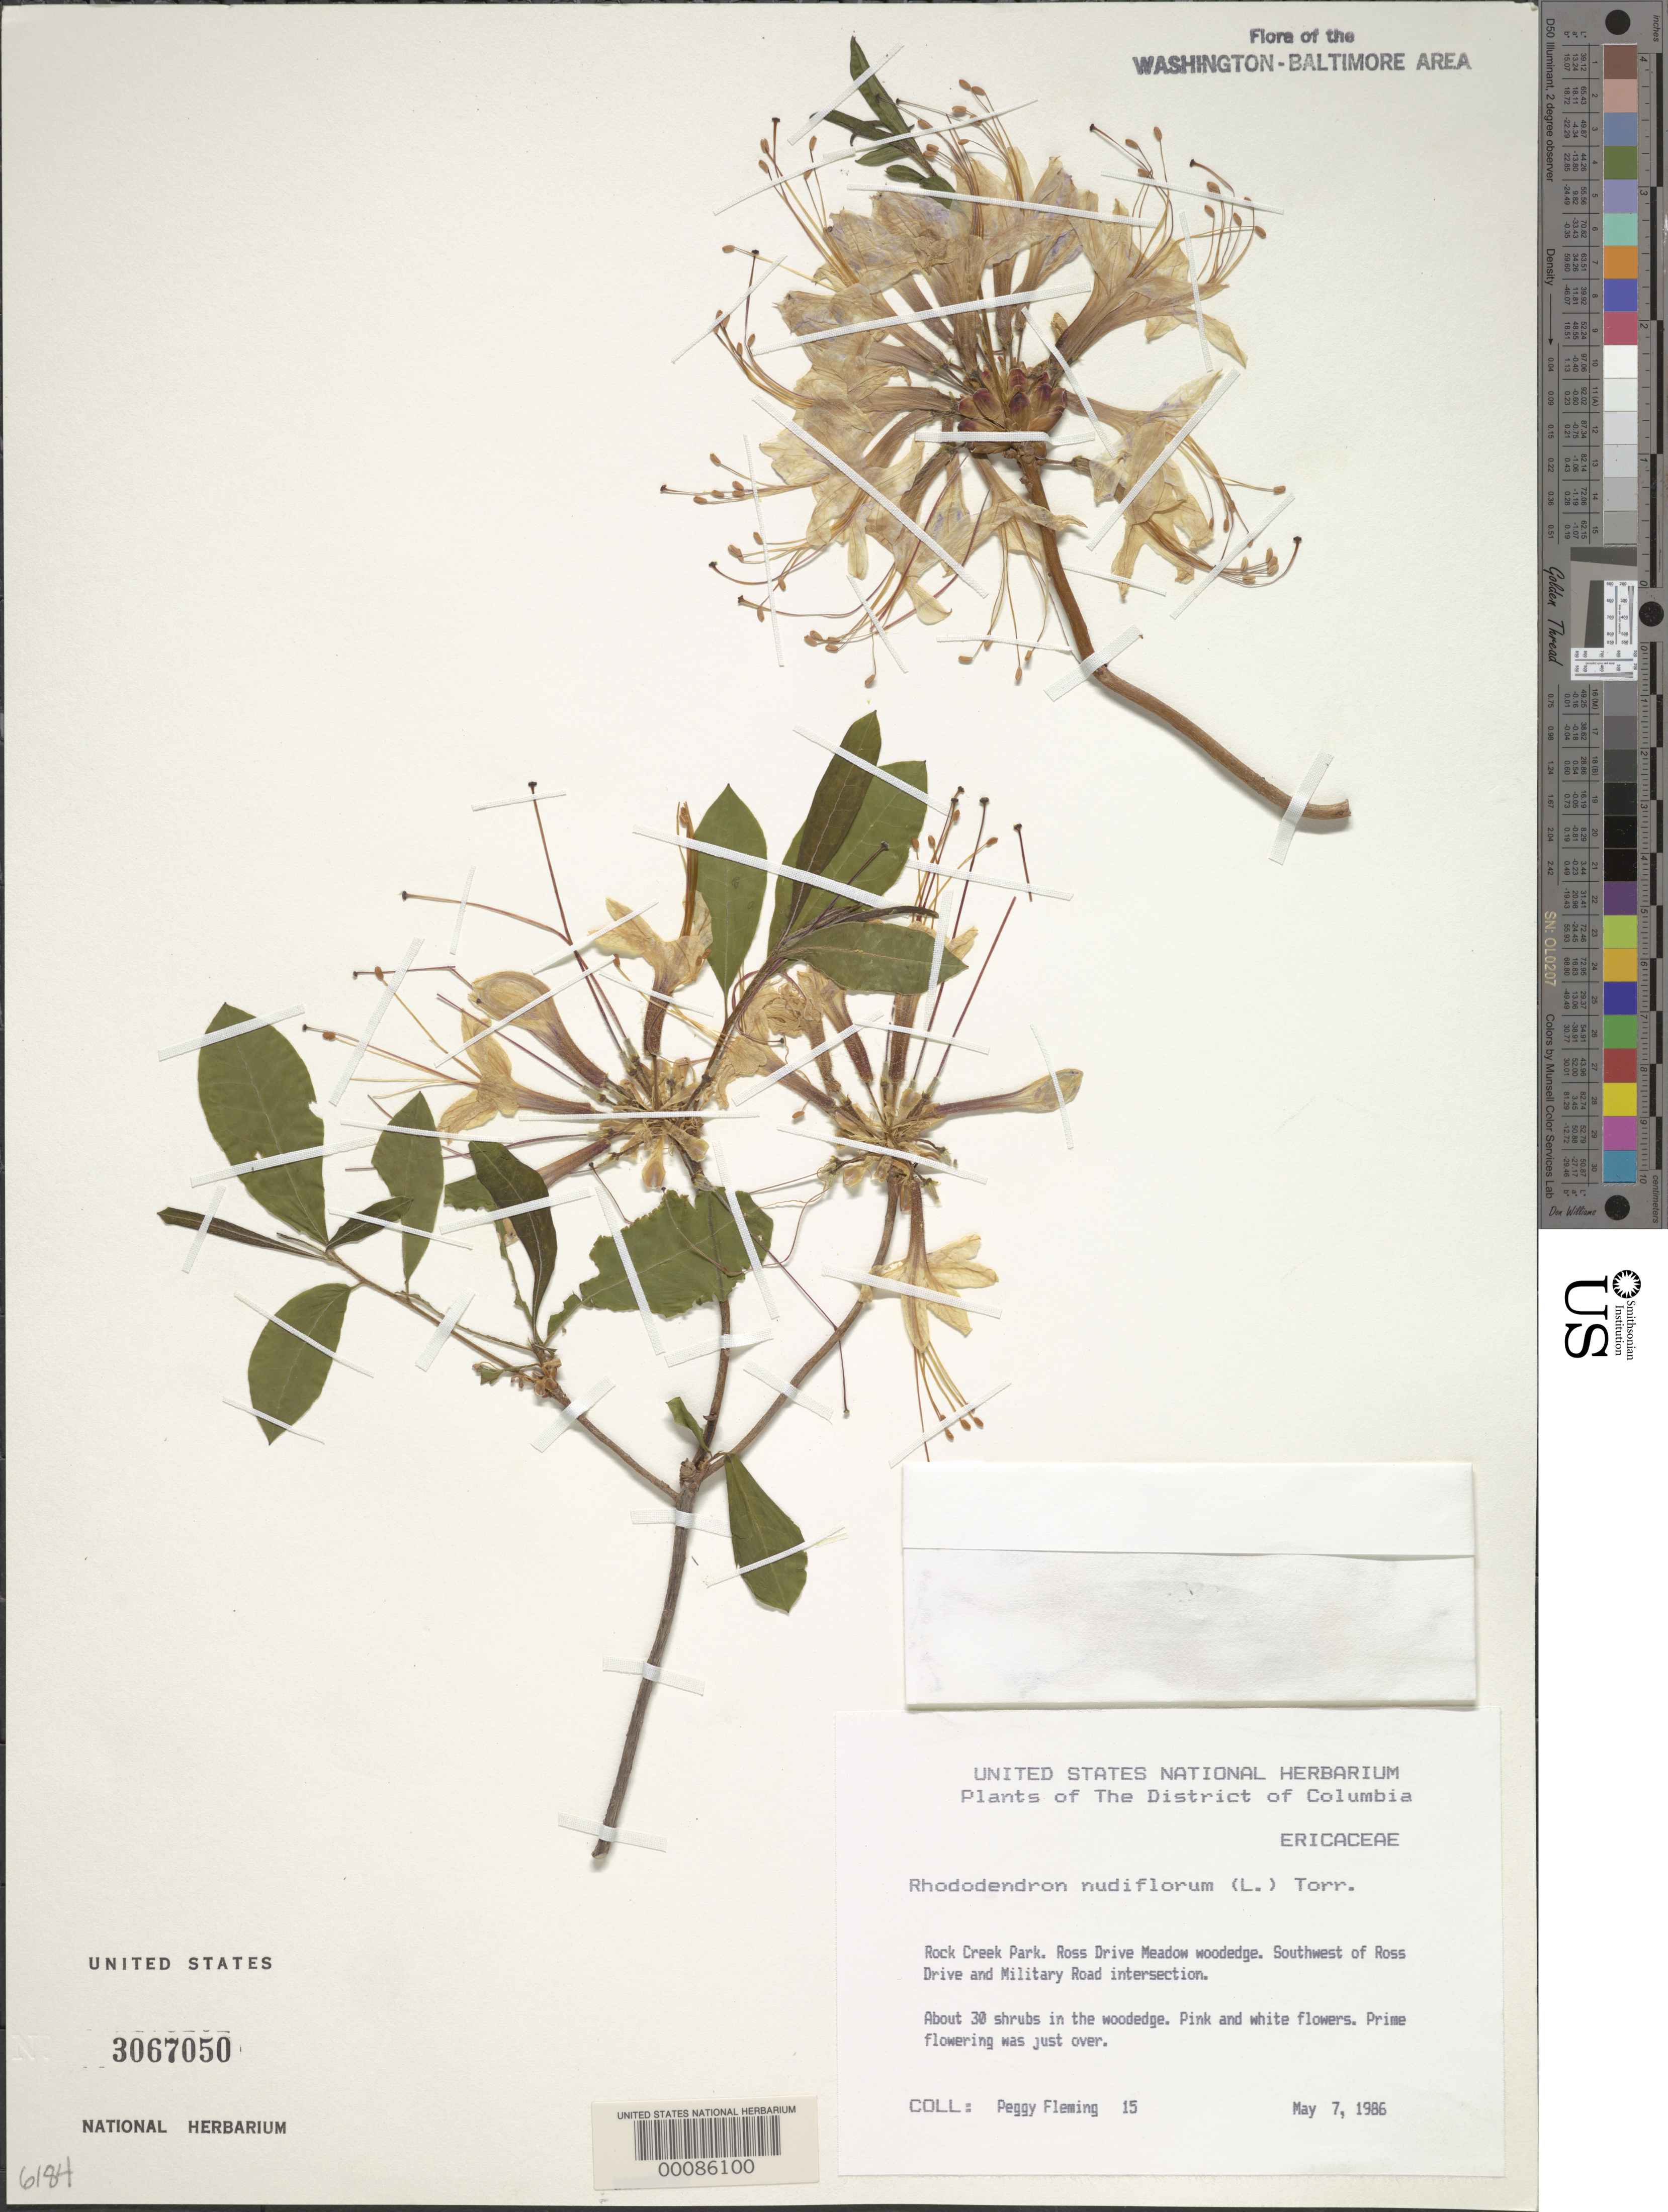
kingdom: Plantae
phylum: Tracheophyta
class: Magnoliopsida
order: Ericales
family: Ericaceae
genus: Rhododendron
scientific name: Rhododendron periclymenoides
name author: (Michx.) Shinners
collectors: P. Fleming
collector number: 15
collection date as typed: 07 May 1986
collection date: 1986-05-07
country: United States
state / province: District of Columbia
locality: River and Military Road intersection.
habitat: Woodedge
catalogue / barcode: US 3067050